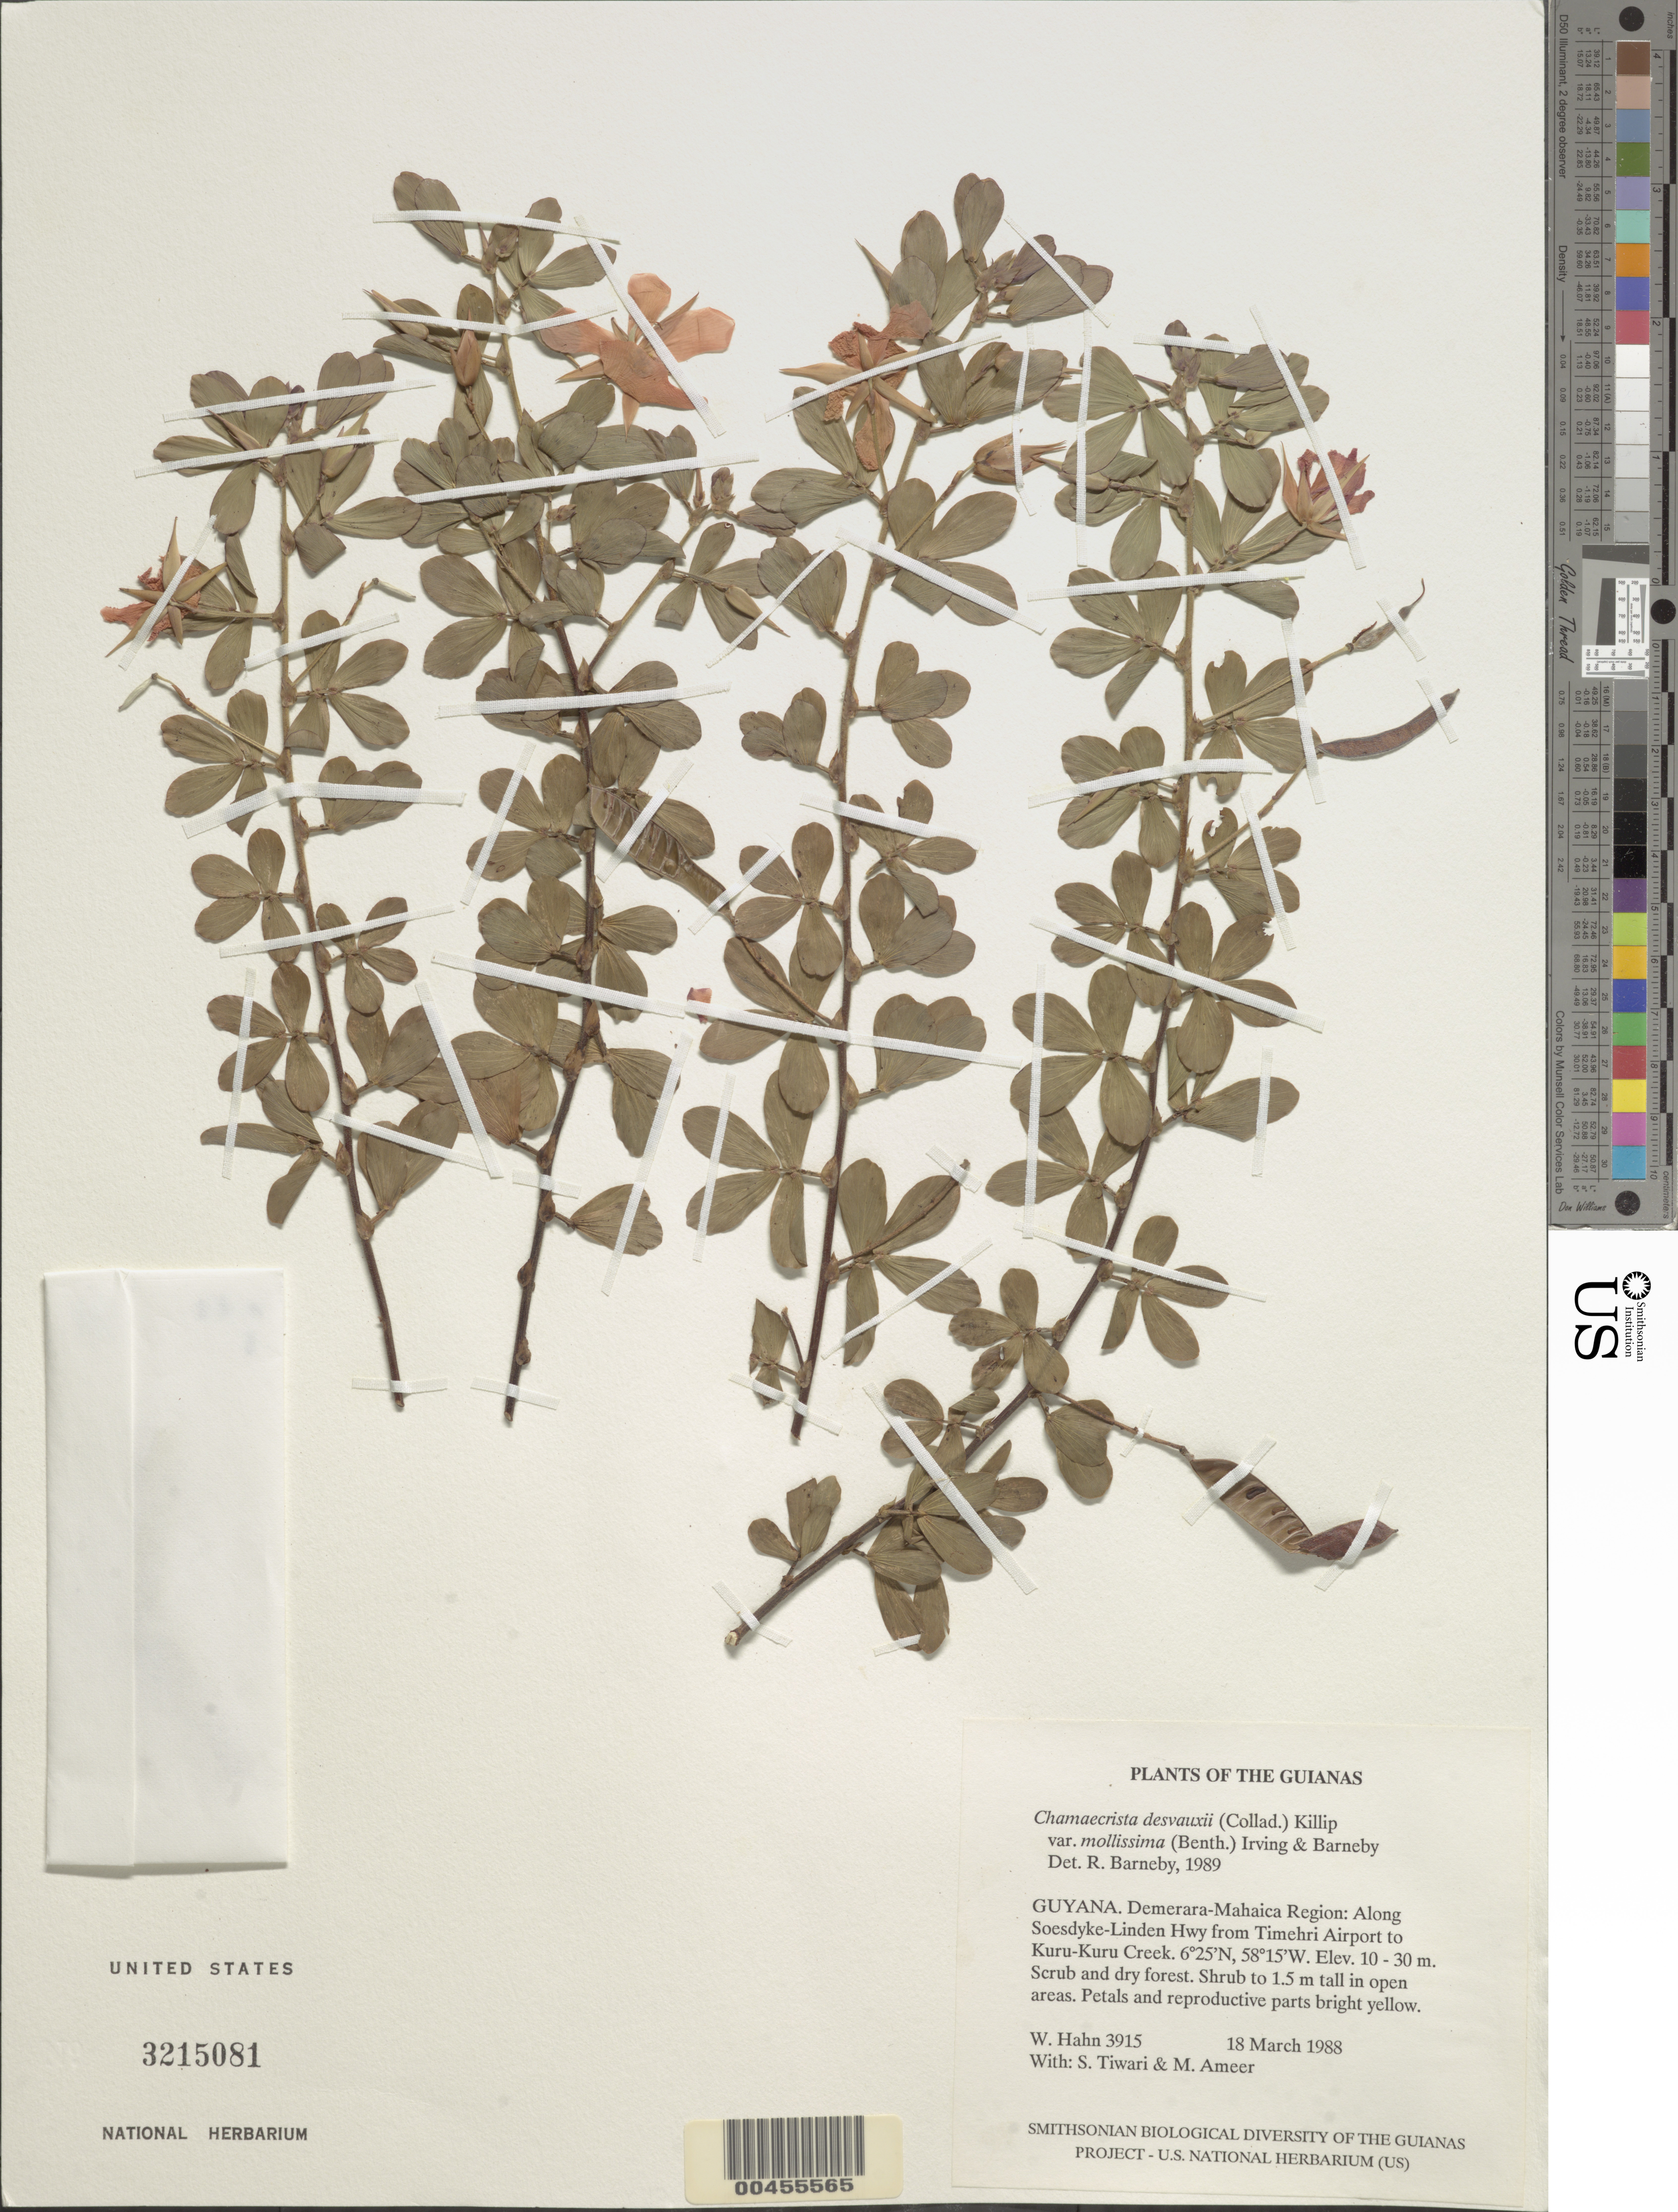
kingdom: Plantae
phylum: Tracheophyta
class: Magnoliopsida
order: Fabales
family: Fabaceae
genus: Chamaecrista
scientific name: Chamaecrista desvauxii var. mollissima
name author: (Benth.) H.S. Irwin & Barneby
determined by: Barneby, Rupert C., (NY)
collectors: W. Hahn, S. Tiwari & M. Ameer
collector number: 3915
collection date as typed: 18 March 1988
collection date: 1988-03-18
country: Guyana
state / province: Demerara-Mahaica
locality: Along Soesdyke-Linden Hwy from Timehri Airport to Kuru-Kuru Creek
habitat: Scrub and dry forest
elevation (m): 10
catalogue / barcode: US 3215081